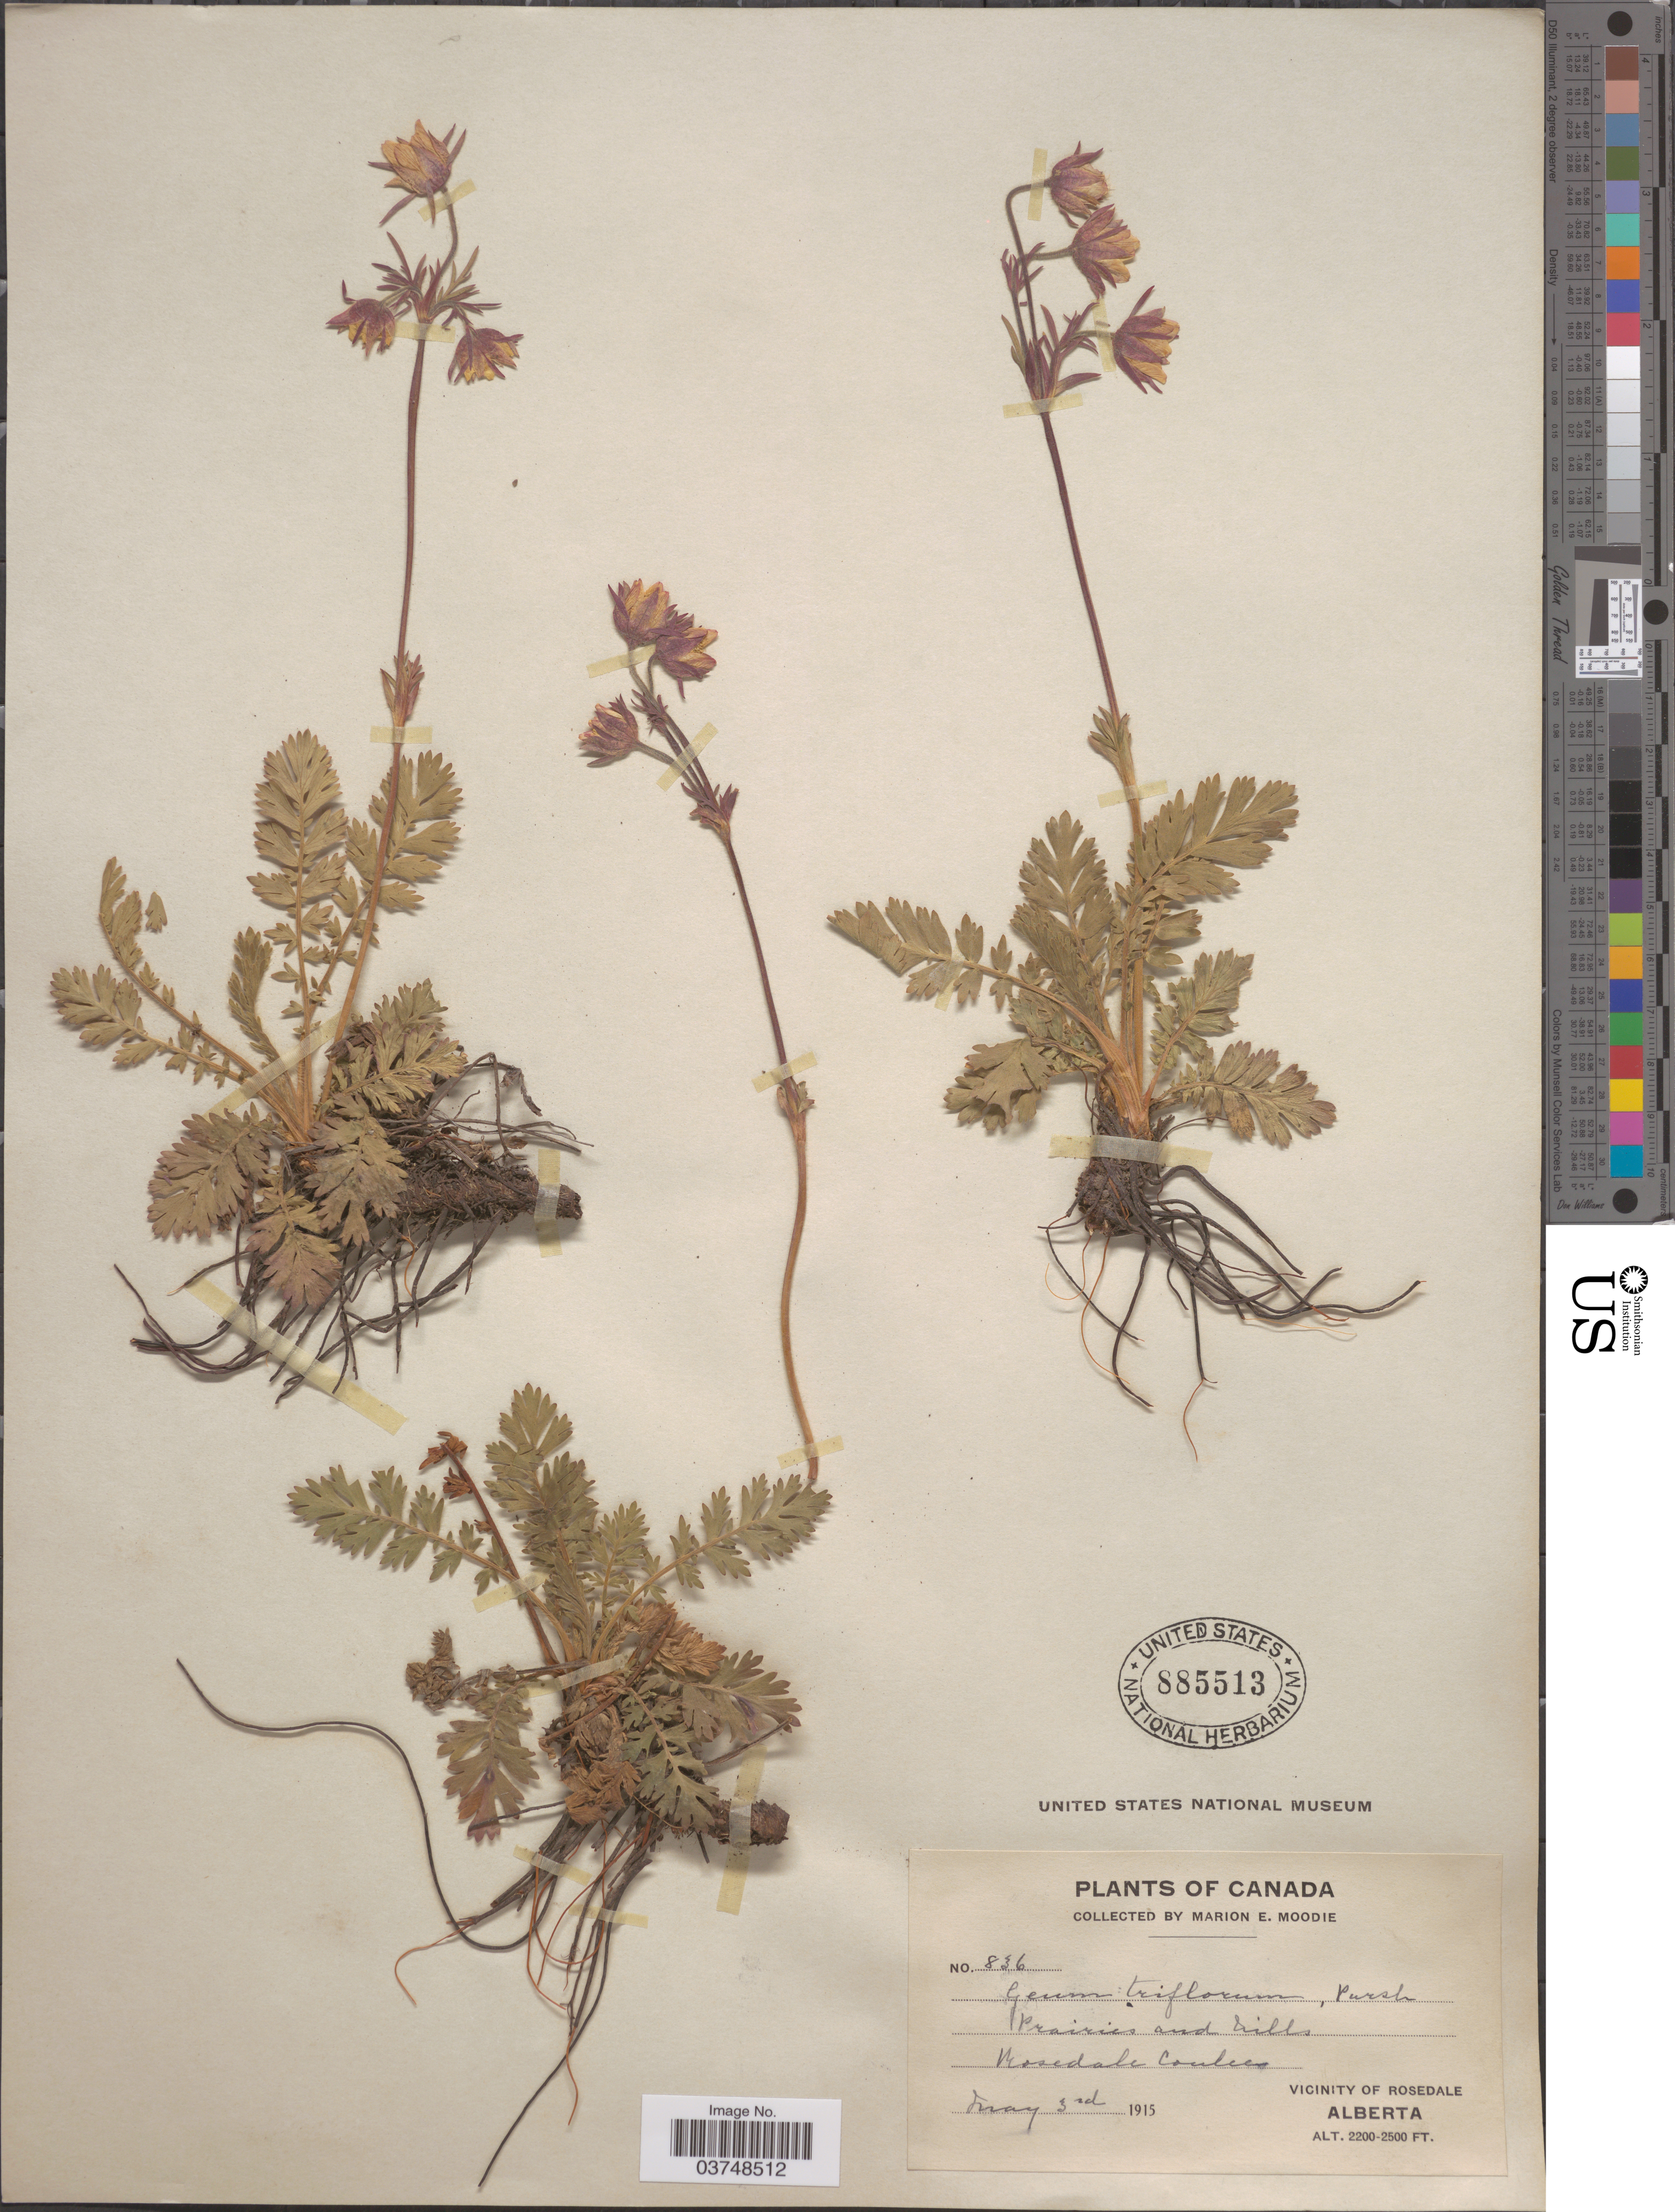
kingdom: Plantae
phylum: Tracheophyta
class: Magnoliopsida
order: Rosales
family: Rosaceae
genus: Geum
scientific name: Geum triflorum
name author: Pursh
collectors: M. E. Moodie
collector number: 836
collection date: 1915-05-03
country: Canada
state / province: Alberta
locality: Rosedale Coulee. Vicinity of Rosedale.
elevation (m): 671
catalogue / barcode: US 885513